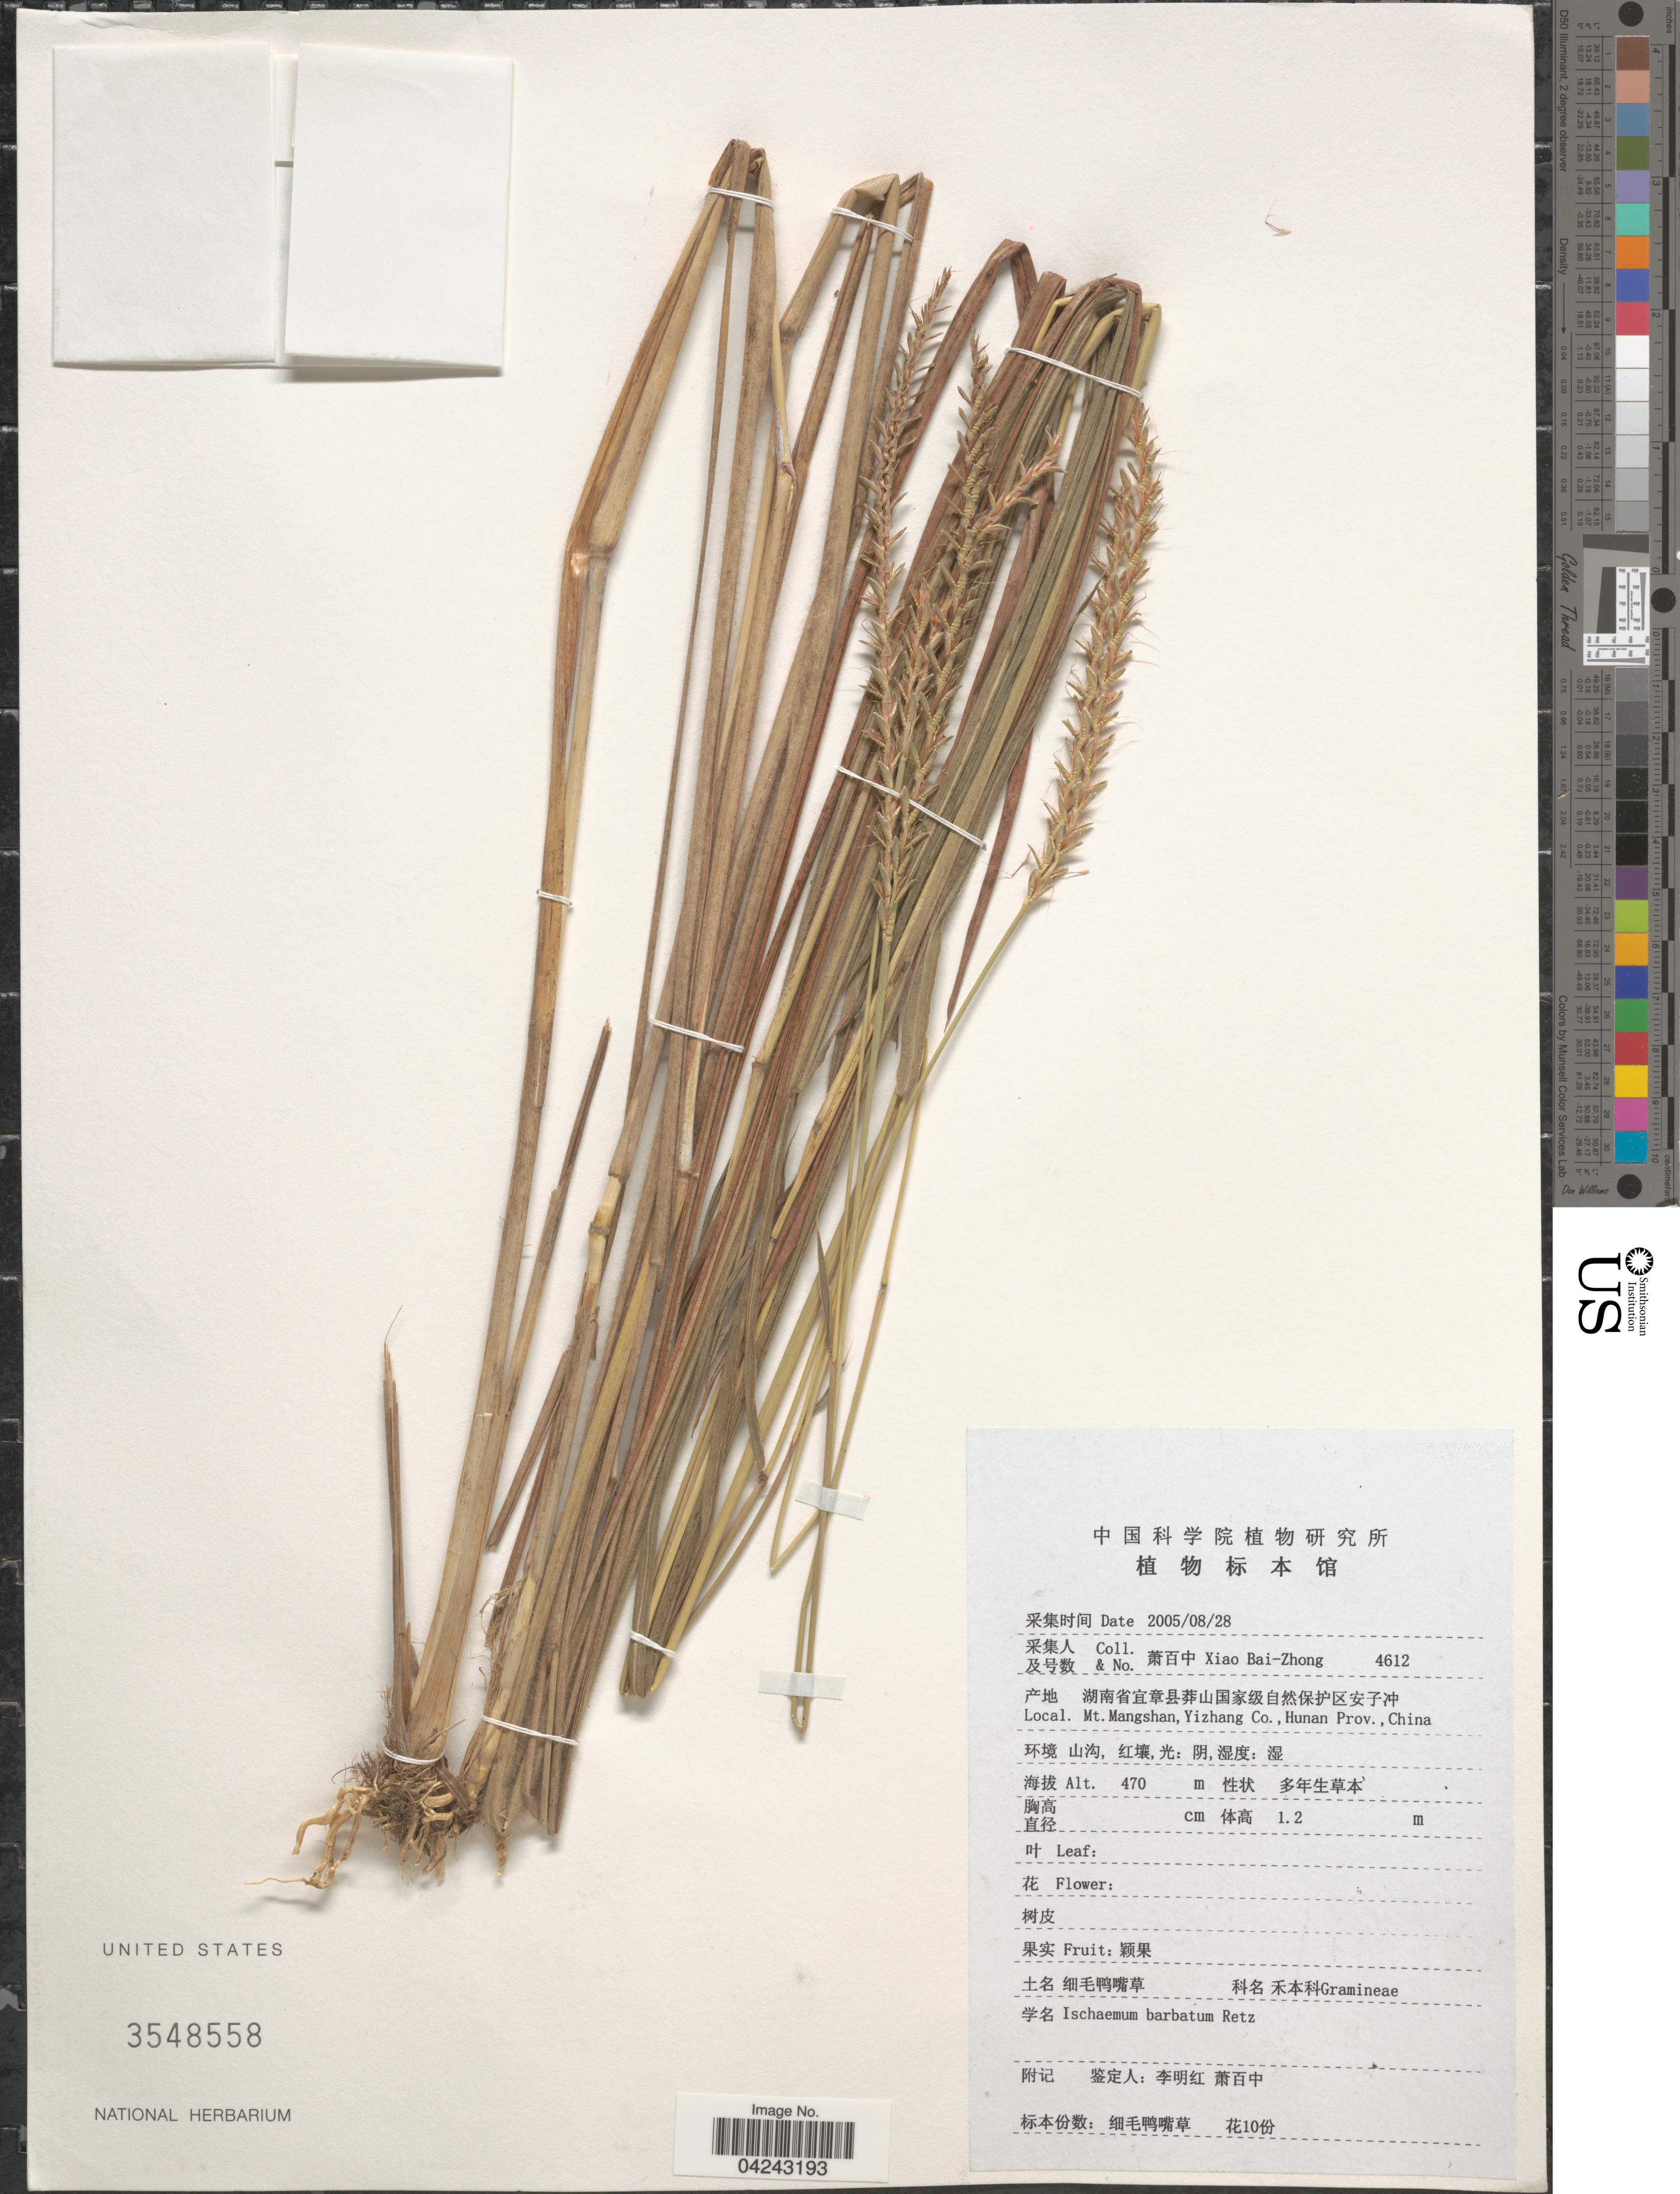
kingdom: Plantae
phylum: Tracheophyta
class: Liliopsida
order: Poales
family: Poaceae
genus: Ischaemum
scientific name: Ischaemum barbatum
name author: Blume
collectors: B. Z. Xiao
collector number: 4612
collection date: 2005-08-28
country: China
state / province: Hunan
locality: Mt. Mangshan, Yizhang Co.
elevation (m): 470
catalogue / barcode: US 3548558